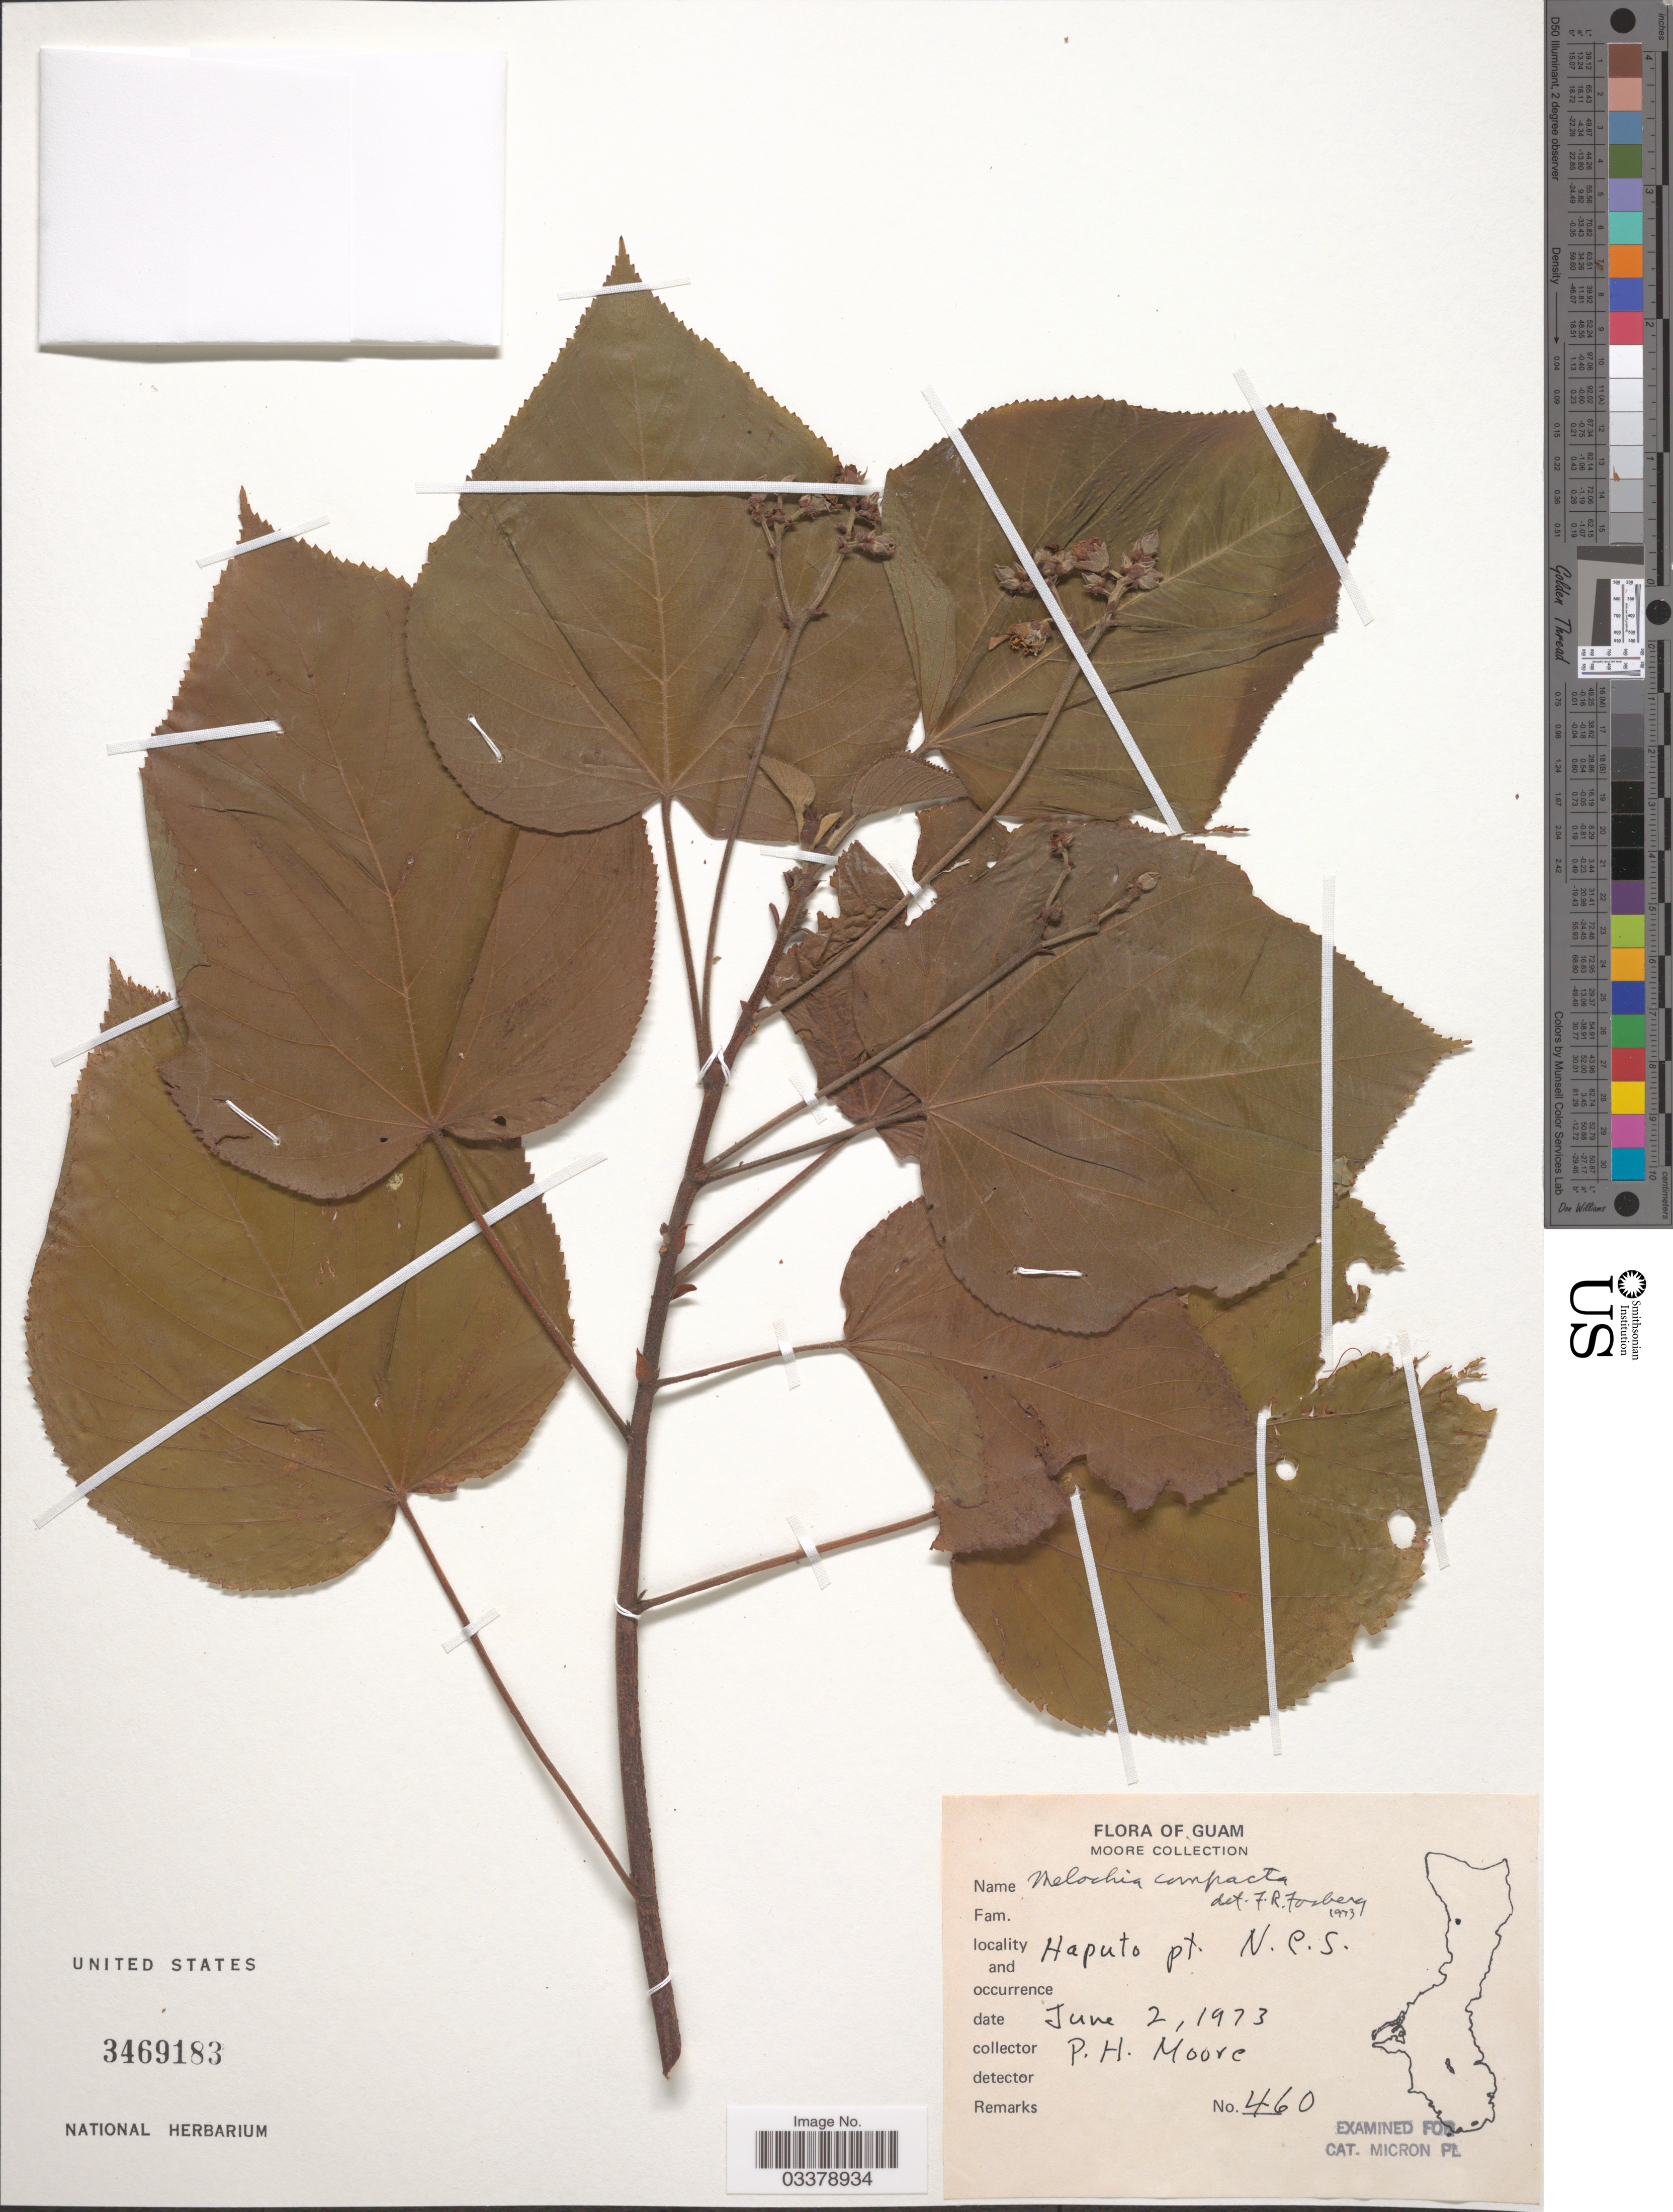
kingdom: Plantae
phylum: Tracheophyta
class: Magnoliopsida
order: Malvales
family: Malvaceae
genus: Melochia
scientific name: Melochia compacta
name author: Hochr.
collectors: P. H. Moore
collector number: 460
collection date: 1973-06-02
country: Guam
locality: Haputo pt. N.C.S.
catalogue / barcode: US 3469183